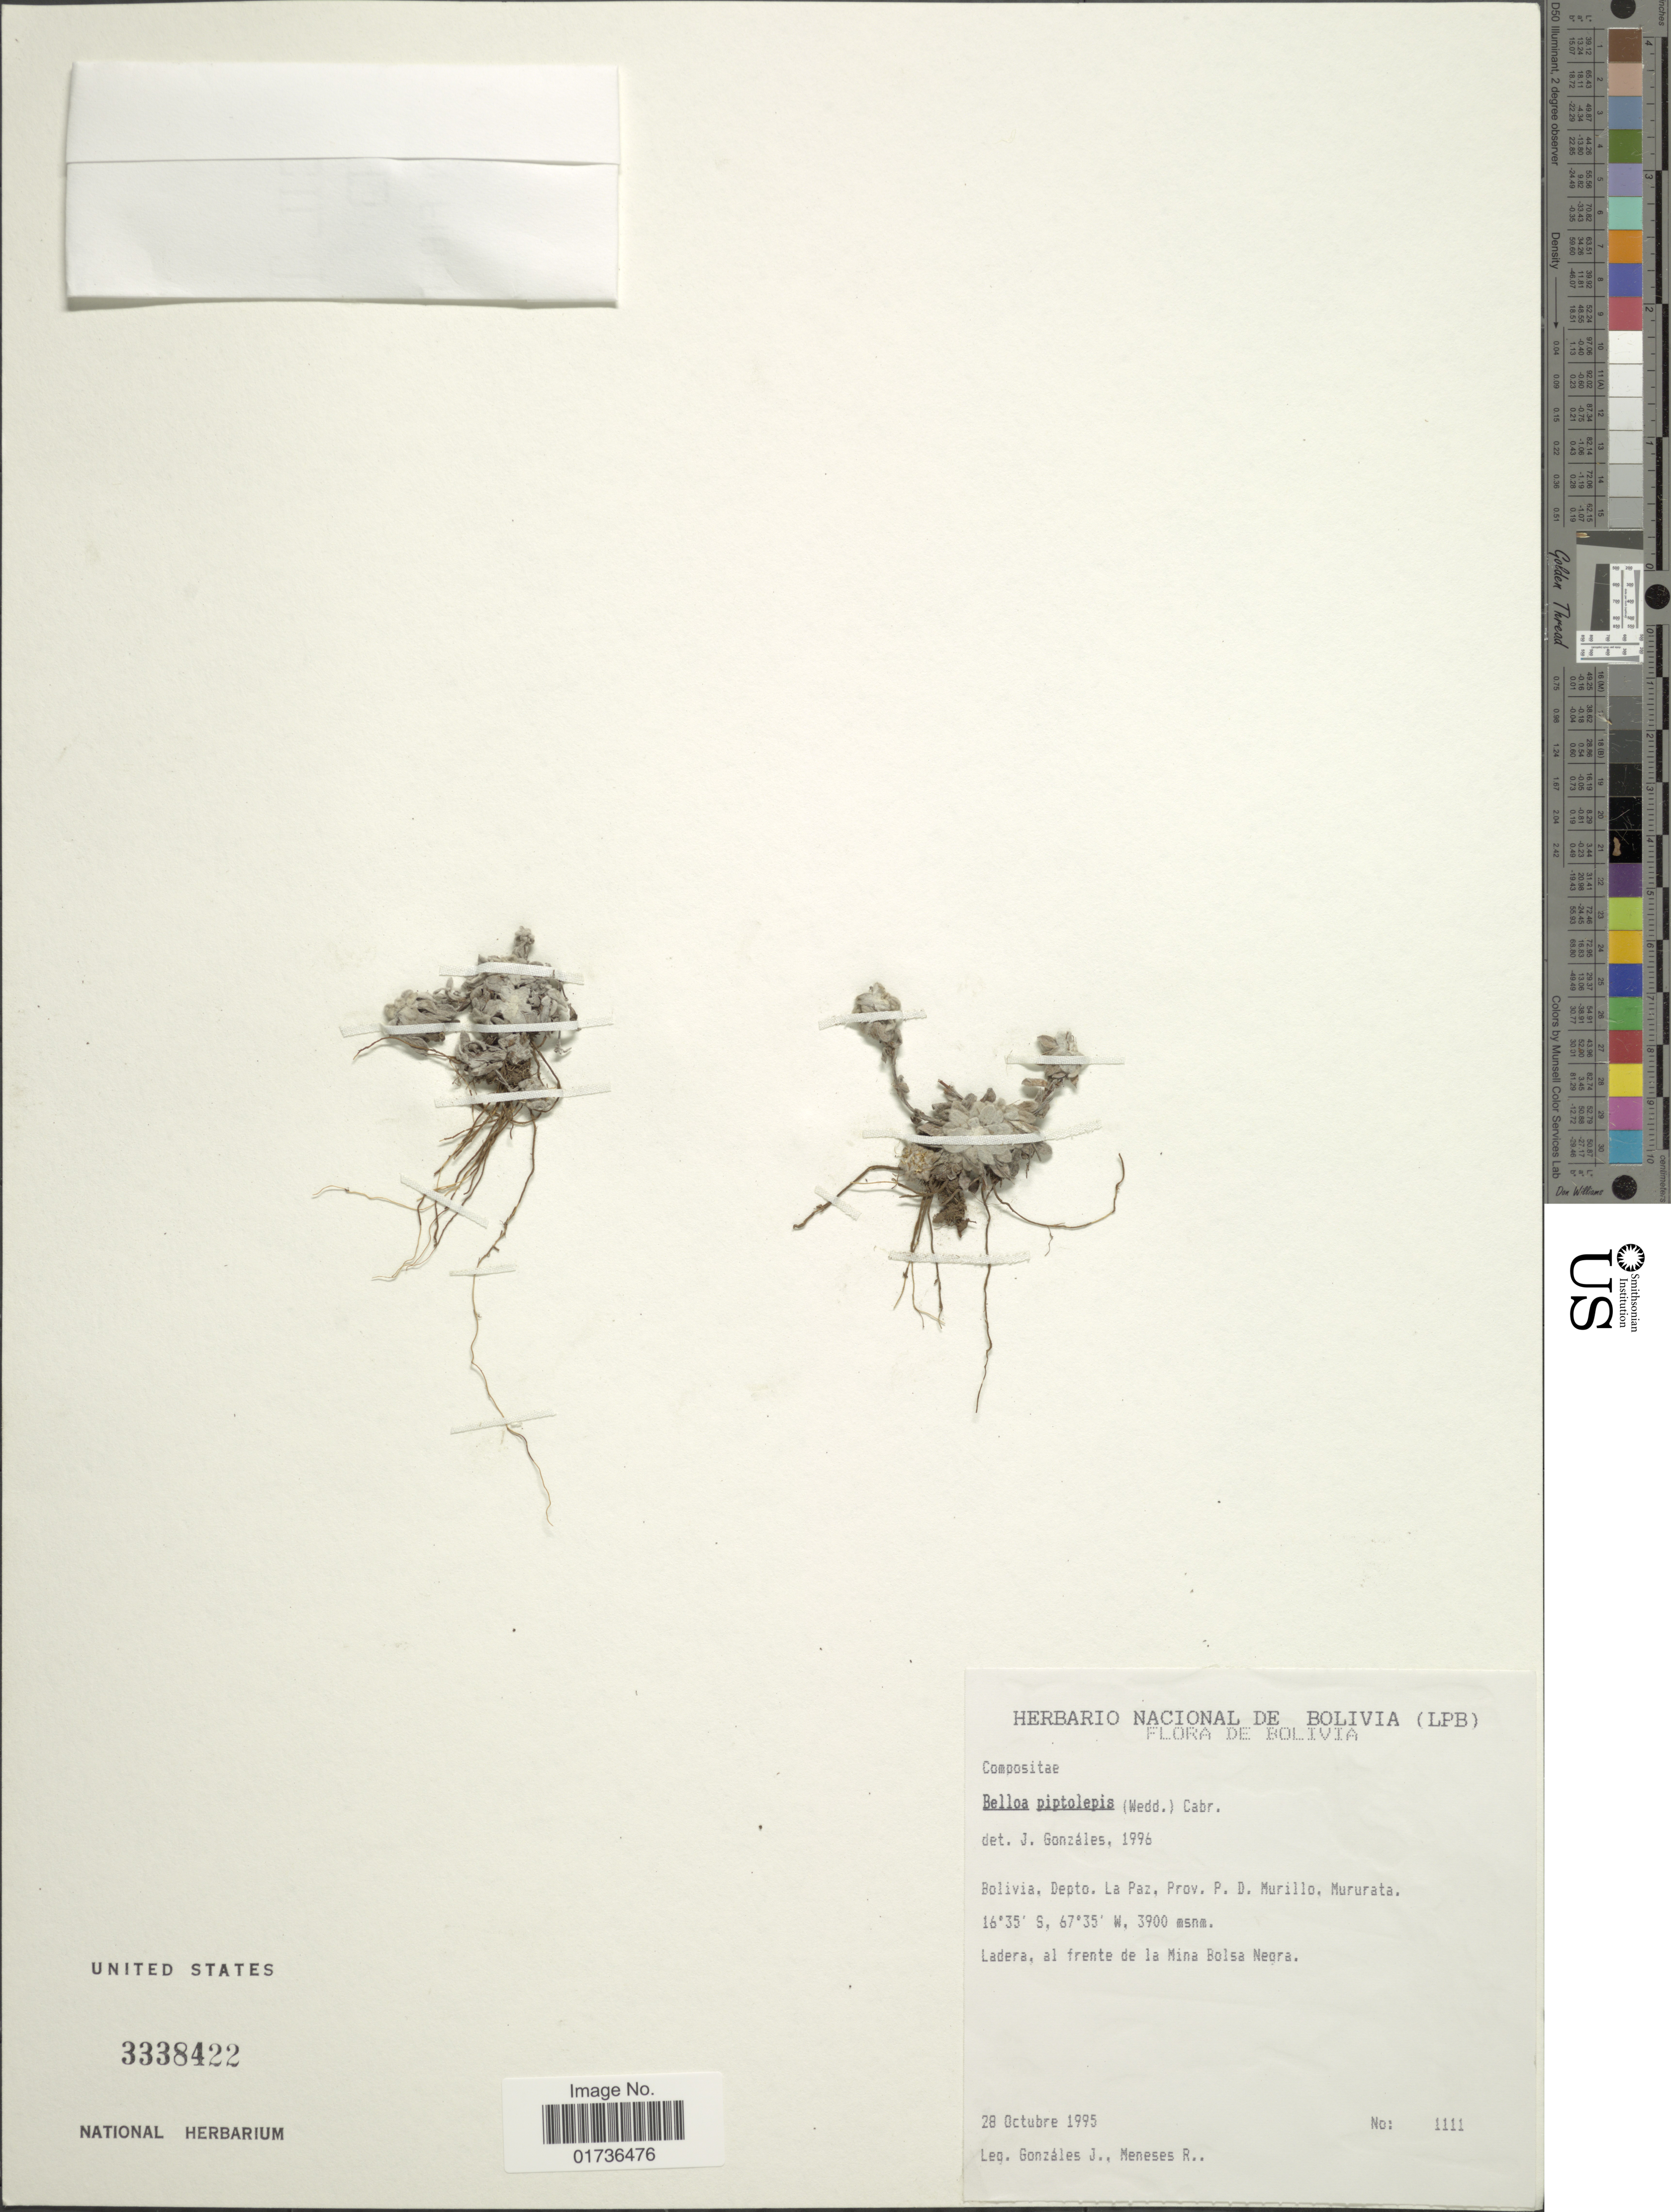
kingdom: Plantae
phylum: Tracheophyta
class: Magnoliopsida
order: Asterales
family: Asteraceae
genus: Mniodes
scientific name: Mniodes piptolepis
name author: (Wedd.) S.E. Freire et al.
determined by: Dillon, M. O.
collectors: J. Gonzales & R. I. Meneses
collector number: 1111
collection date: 1995-10-28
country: Bolivia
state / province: La Paz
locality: Depto. La Paz, Prov. P.D. Murillo, Mururata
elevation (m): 3900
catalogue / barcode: US 3338422